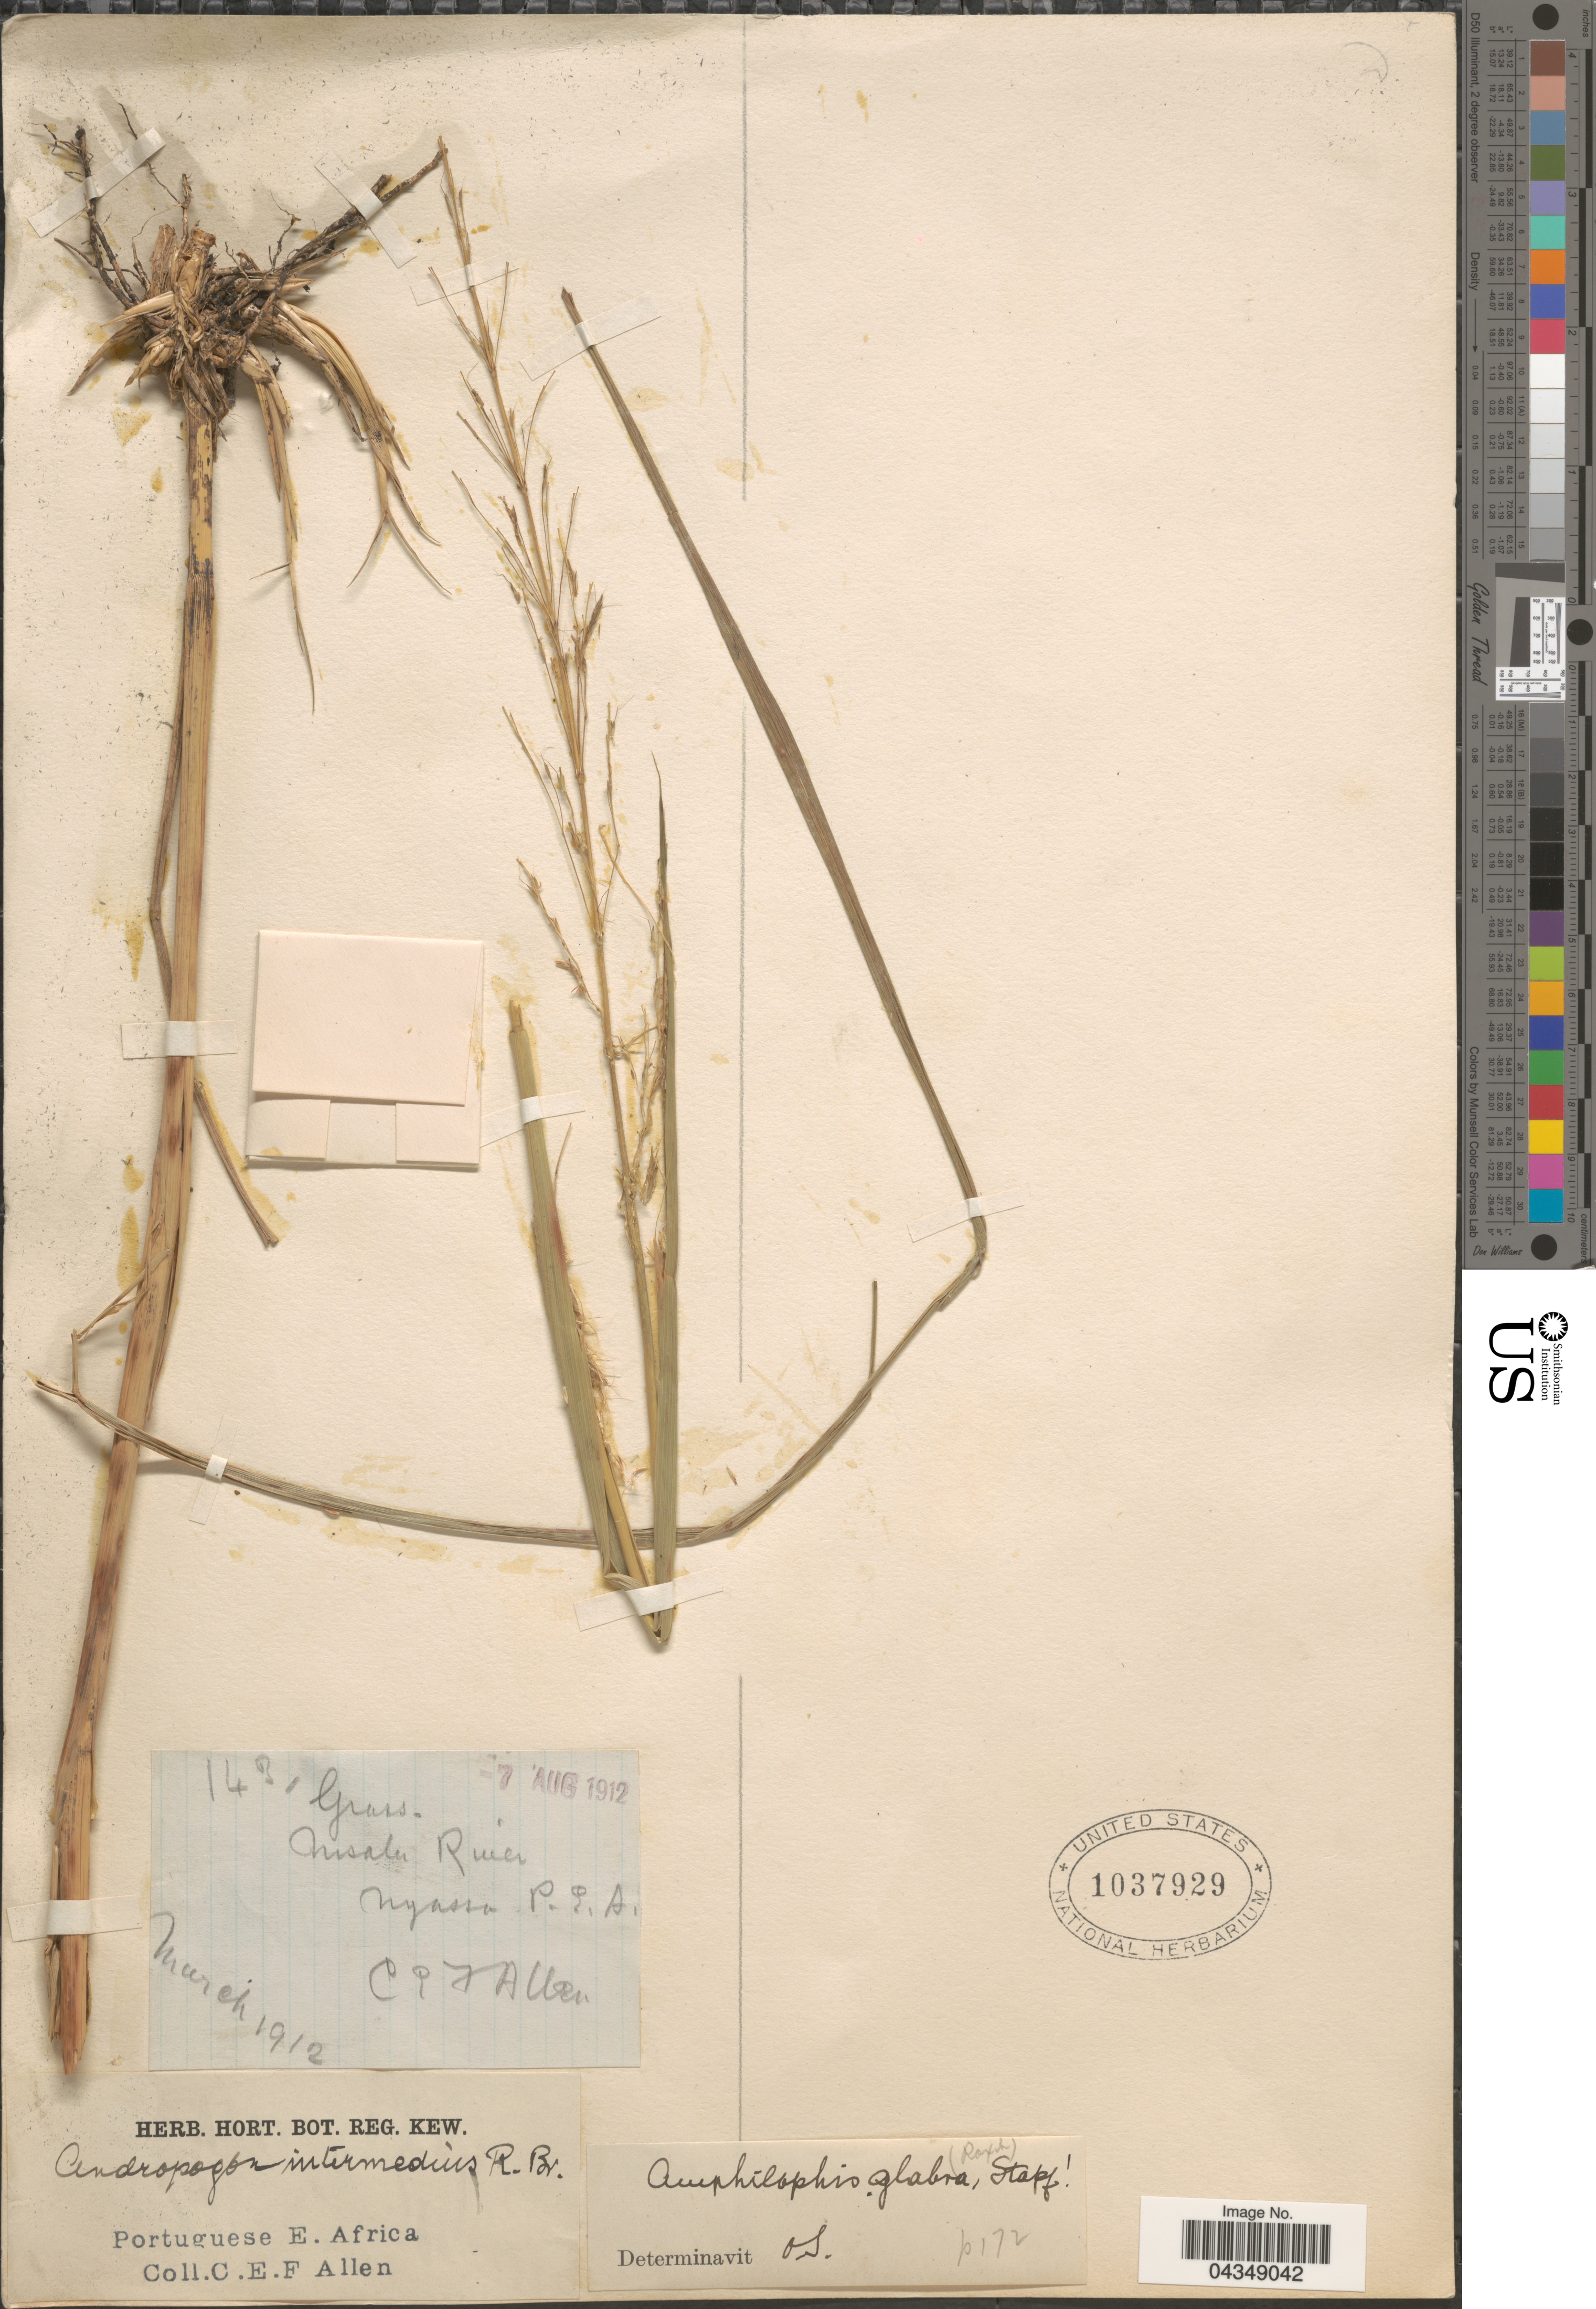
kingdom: Plantae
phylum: Tracheophyta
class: Liliopsida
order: Poales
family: Poaceae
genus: Bothriochloa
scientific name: Bothriochloa bladhii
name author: (Retz.) S.T. Blake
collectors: C. E. F. Allen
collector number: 143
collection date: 1912-03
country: Malawi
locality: Msalu River. Nyassa. Portuguese E. Africa.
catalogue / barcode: US 1037929